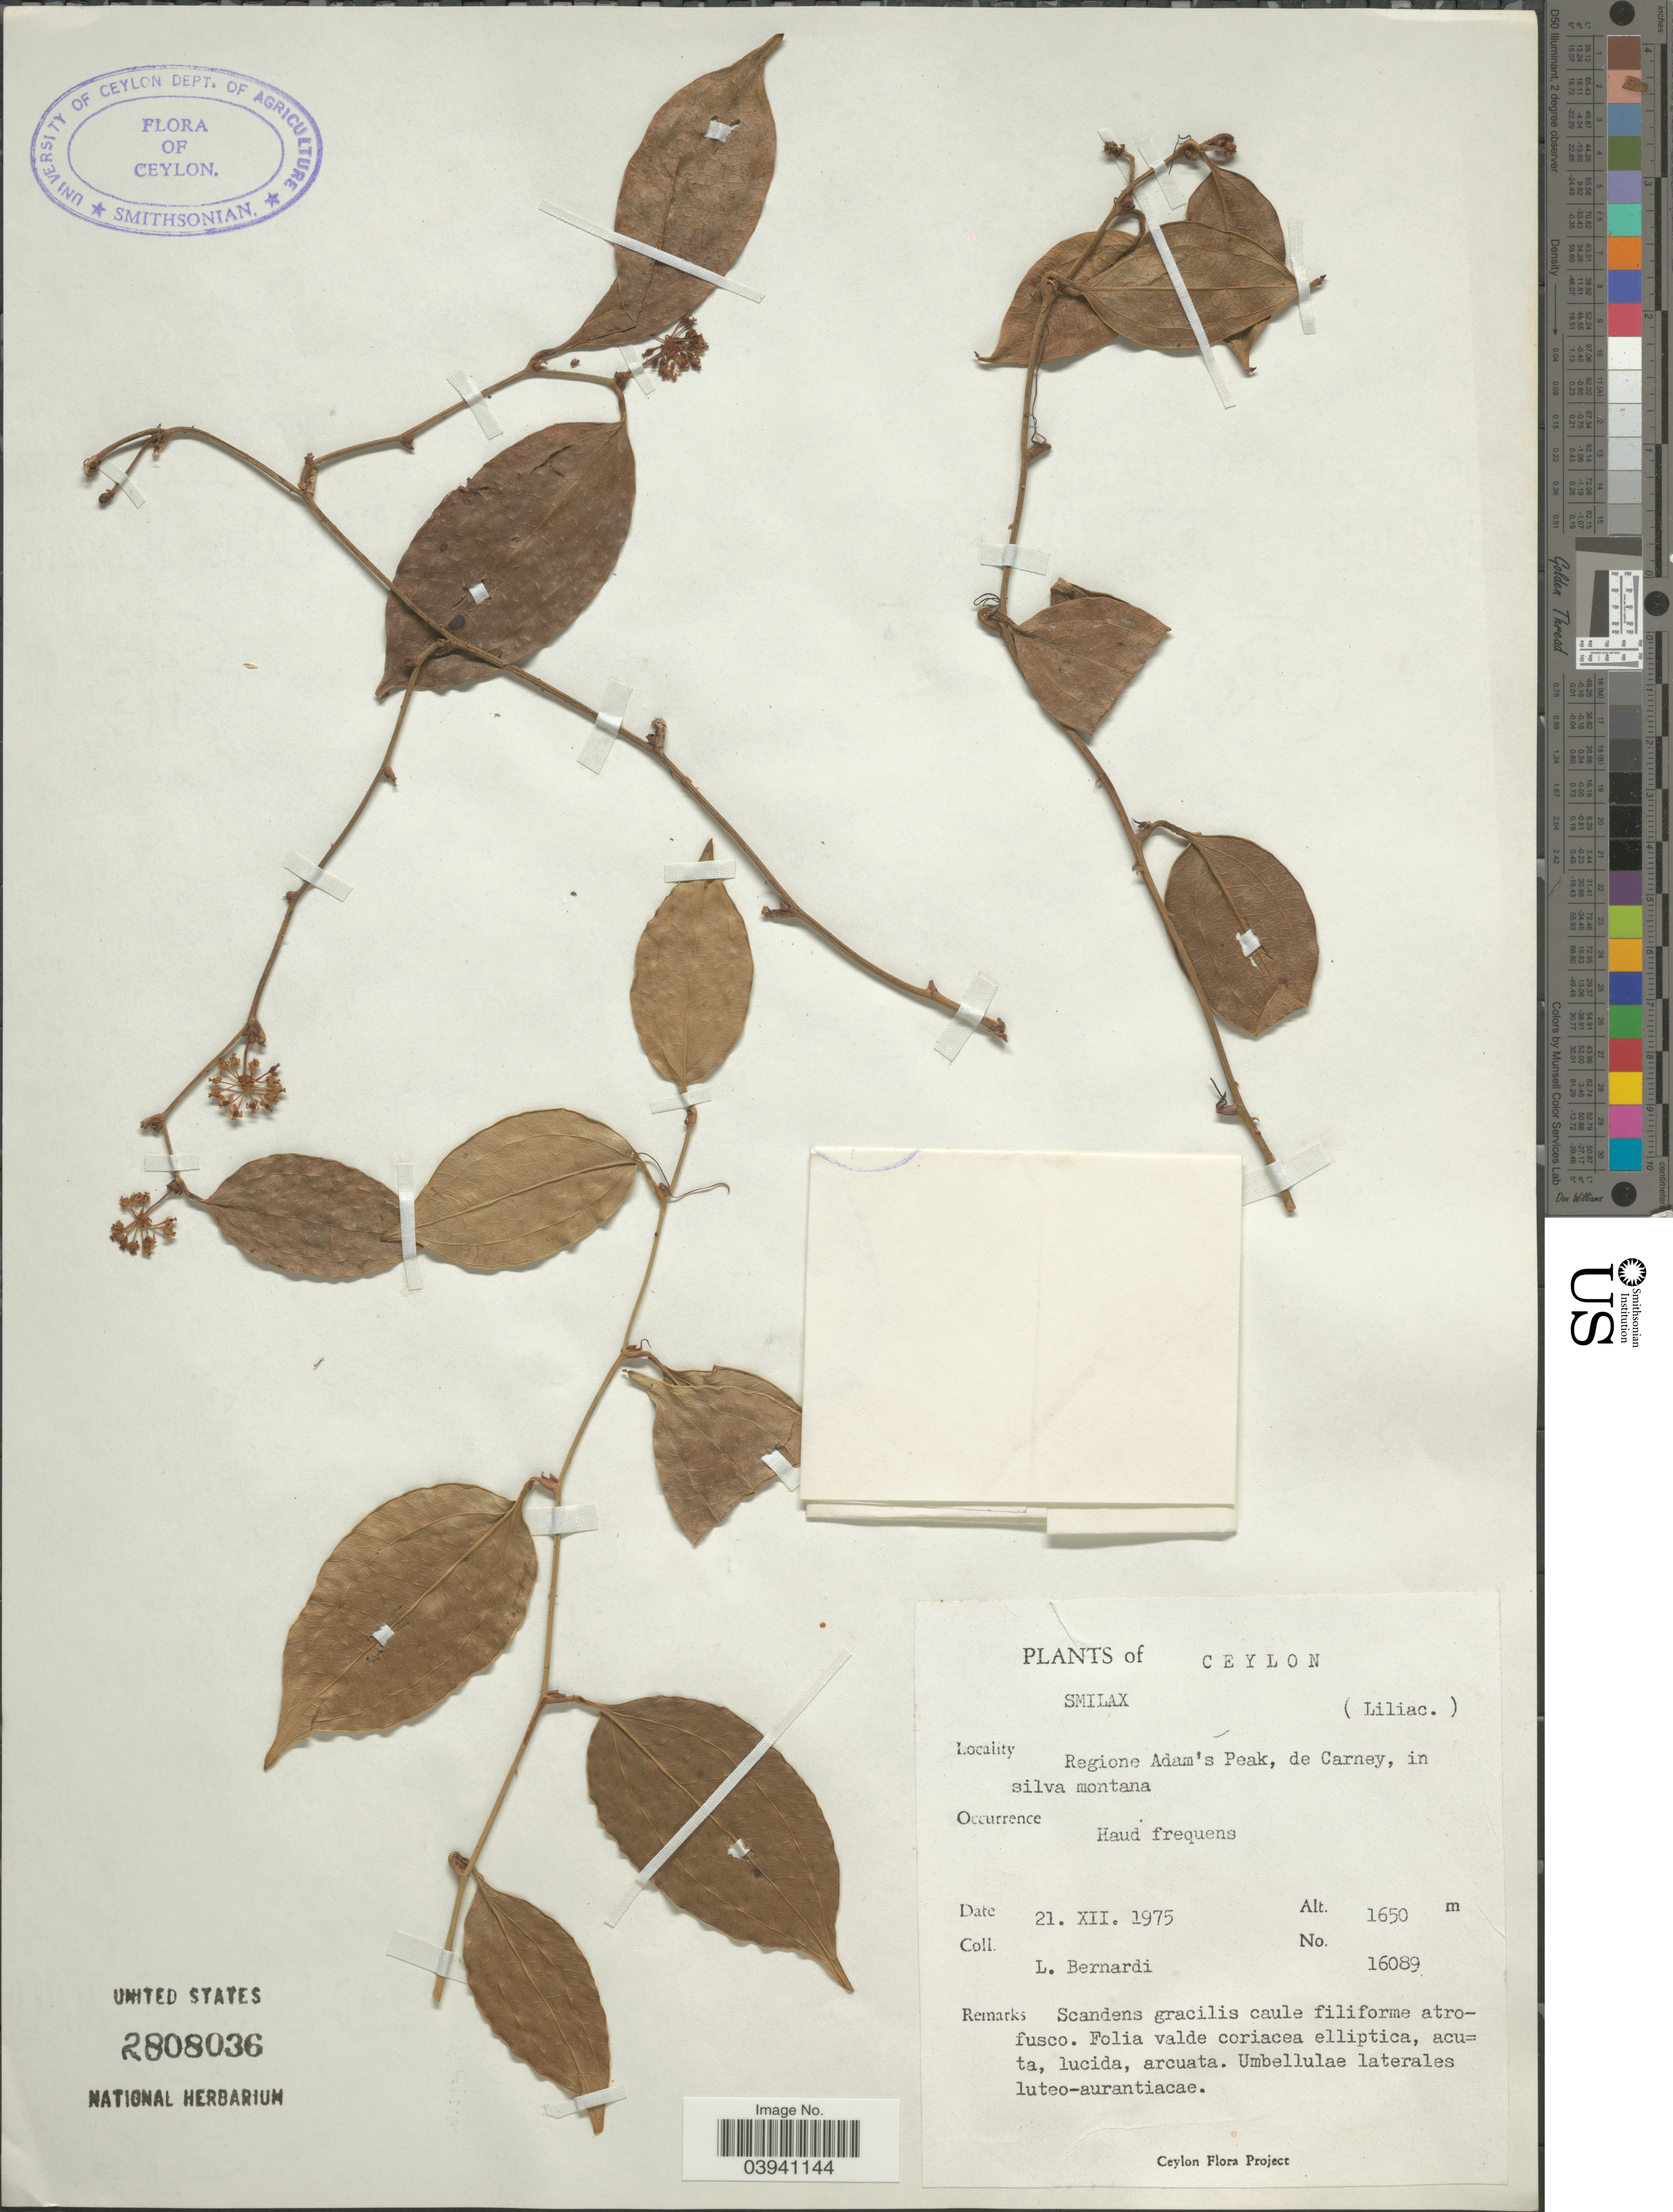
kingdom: Plantae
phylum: Tracheophyta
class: Liliopsida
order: Liliales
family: Smilacaceae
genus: Smilax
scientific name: Smilax sp.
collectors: L. Bernardi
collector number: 16089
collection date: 1975-12-21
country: Sri Lanka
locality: Ceylon. Regione Adam's Peak, de Carney, in silva montana.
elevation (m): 1650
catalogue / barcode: US 2808036